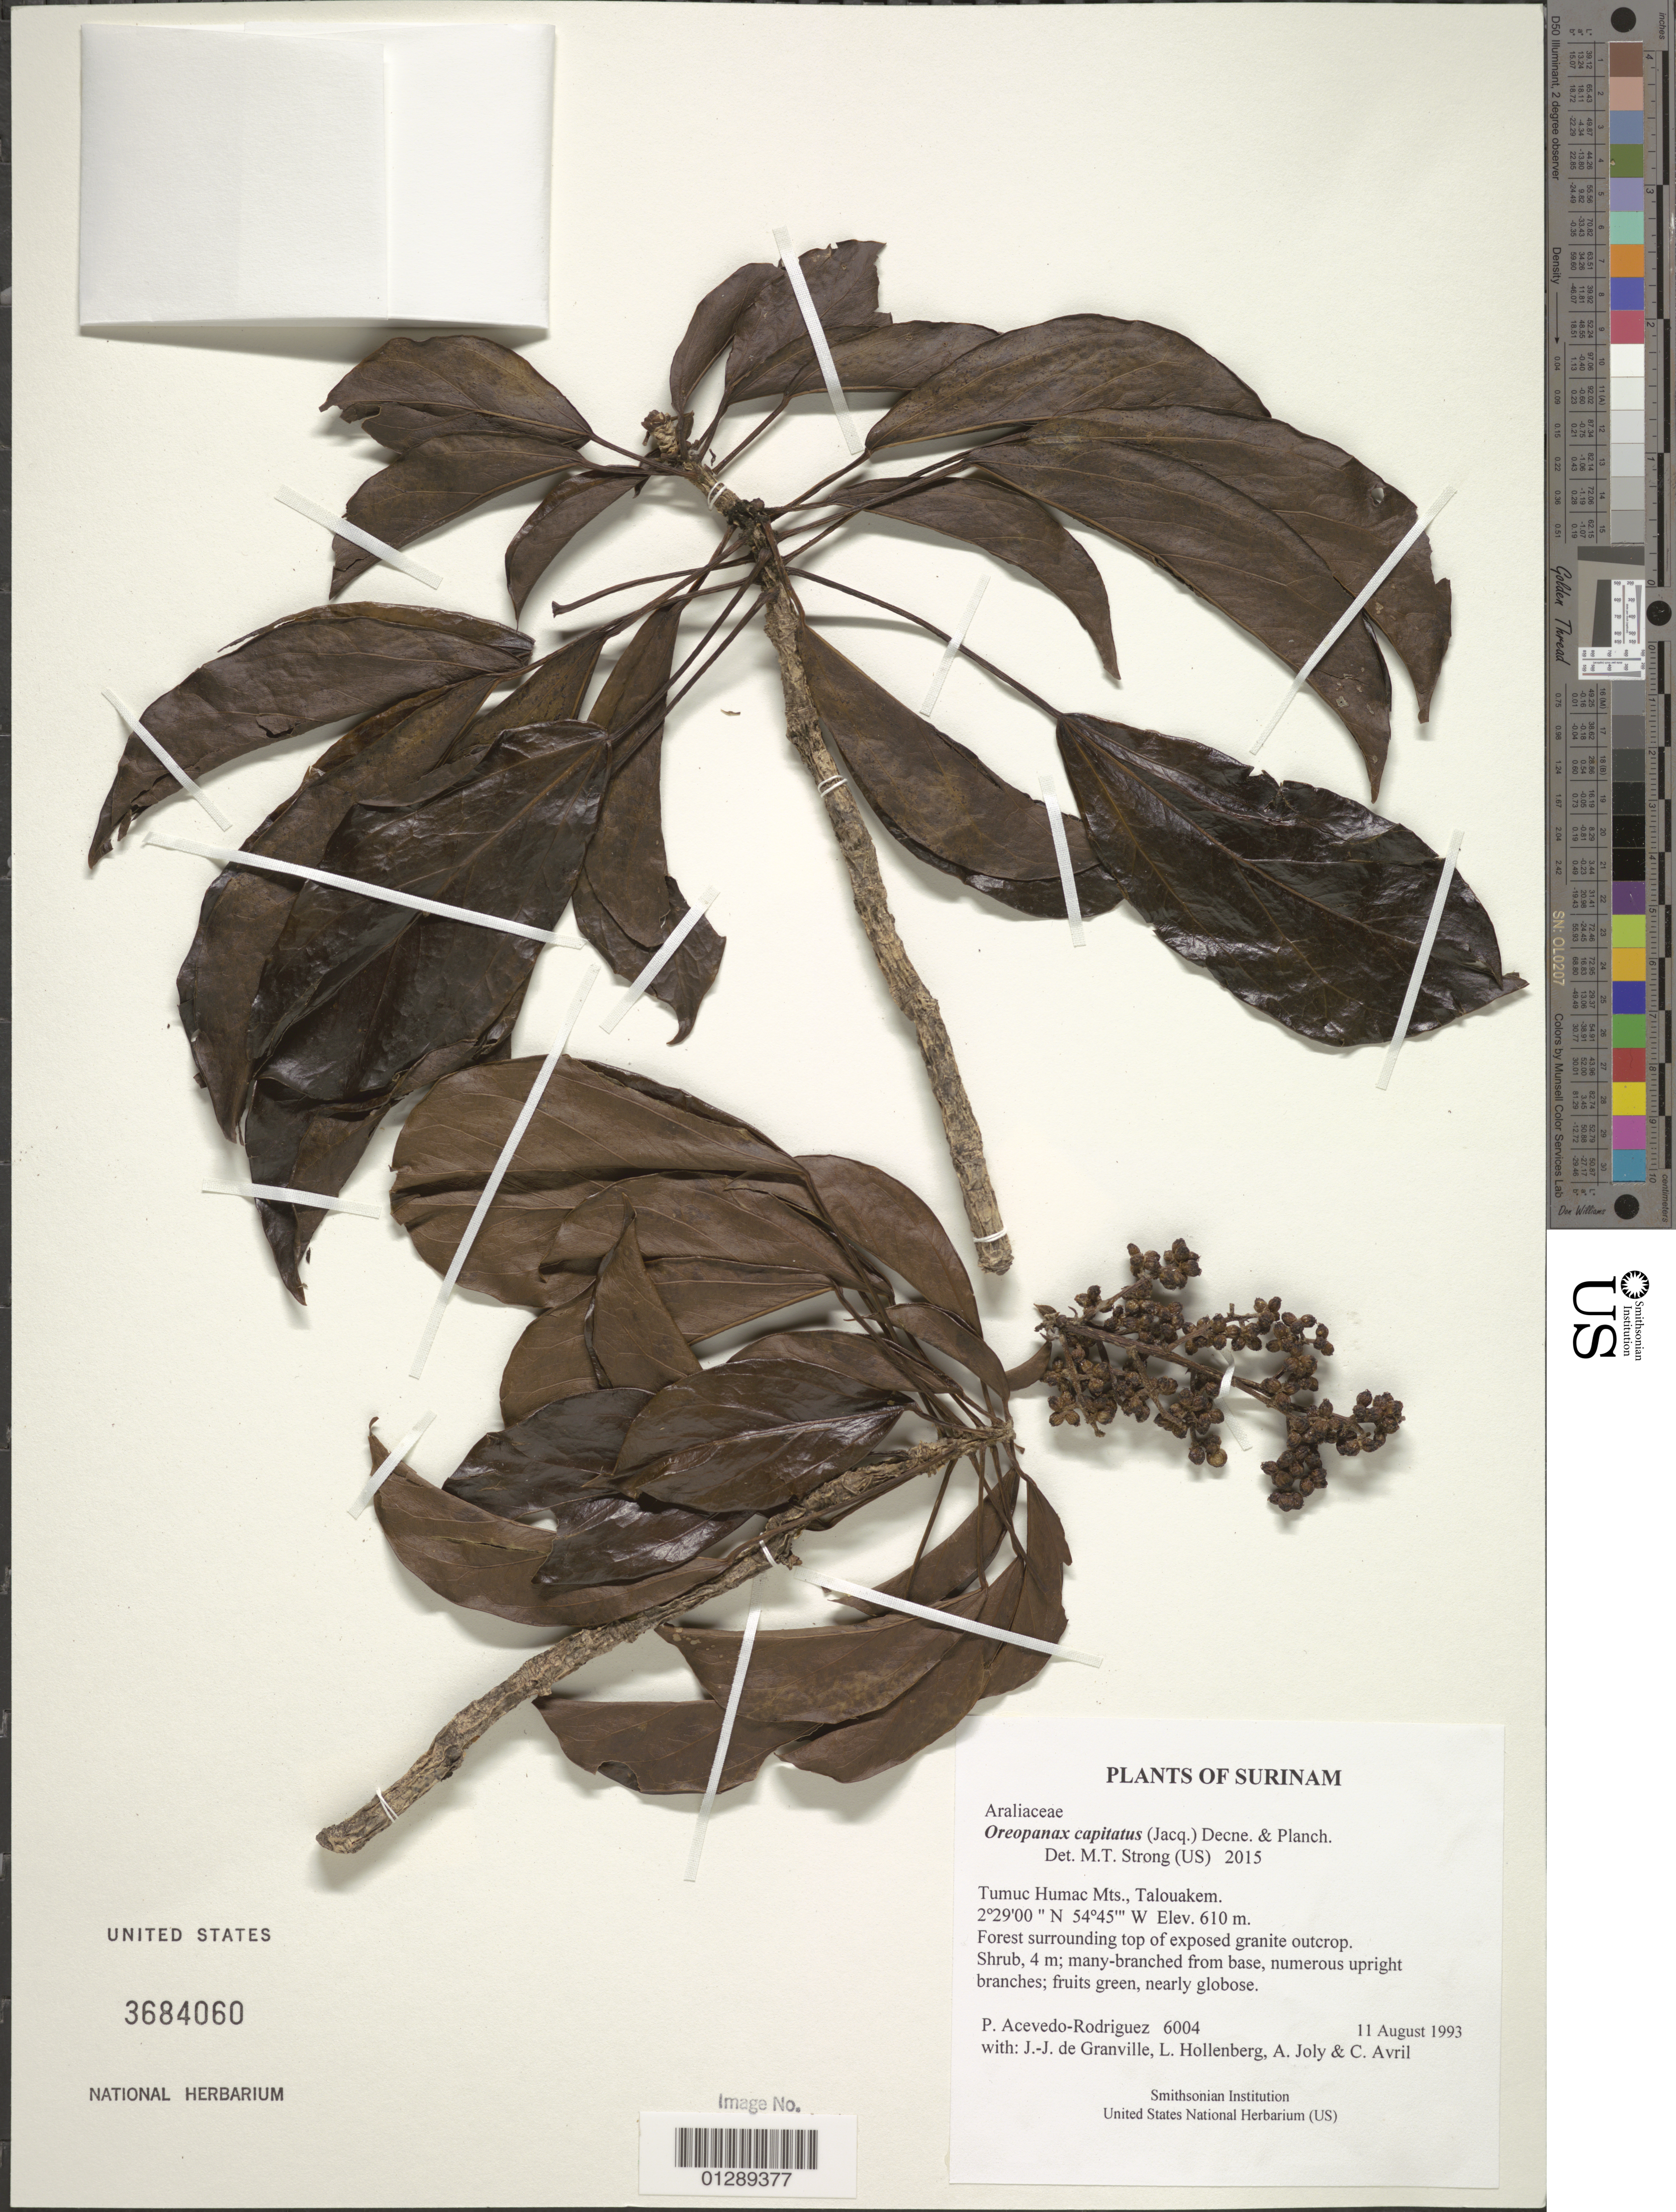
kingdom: Plantae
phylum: Tracheophyta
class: Magnoliopsida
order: Apiales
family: Araliaceae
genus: Oreopanax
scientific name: Oreopanax capitatus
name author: (Jacq.) Decne. & Planch.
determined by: Strong, M. T., (US), Smithsonian Institution - National Museum of Natural History (UNITED STATES)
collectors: P. Acevedo-Rodr., J.-J. de Granville, L. Hollenberg, A. Joly & C. Avril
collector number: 6004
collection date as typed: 11 August 1993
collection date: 1993-08-11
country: Suriname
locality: Tumuc Humac Mts., Talouakem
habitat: Forest surrounding top of exposed granite outcrop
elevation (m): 610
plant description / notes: US, NY, MO, CAY, K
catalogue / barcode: US 3684060